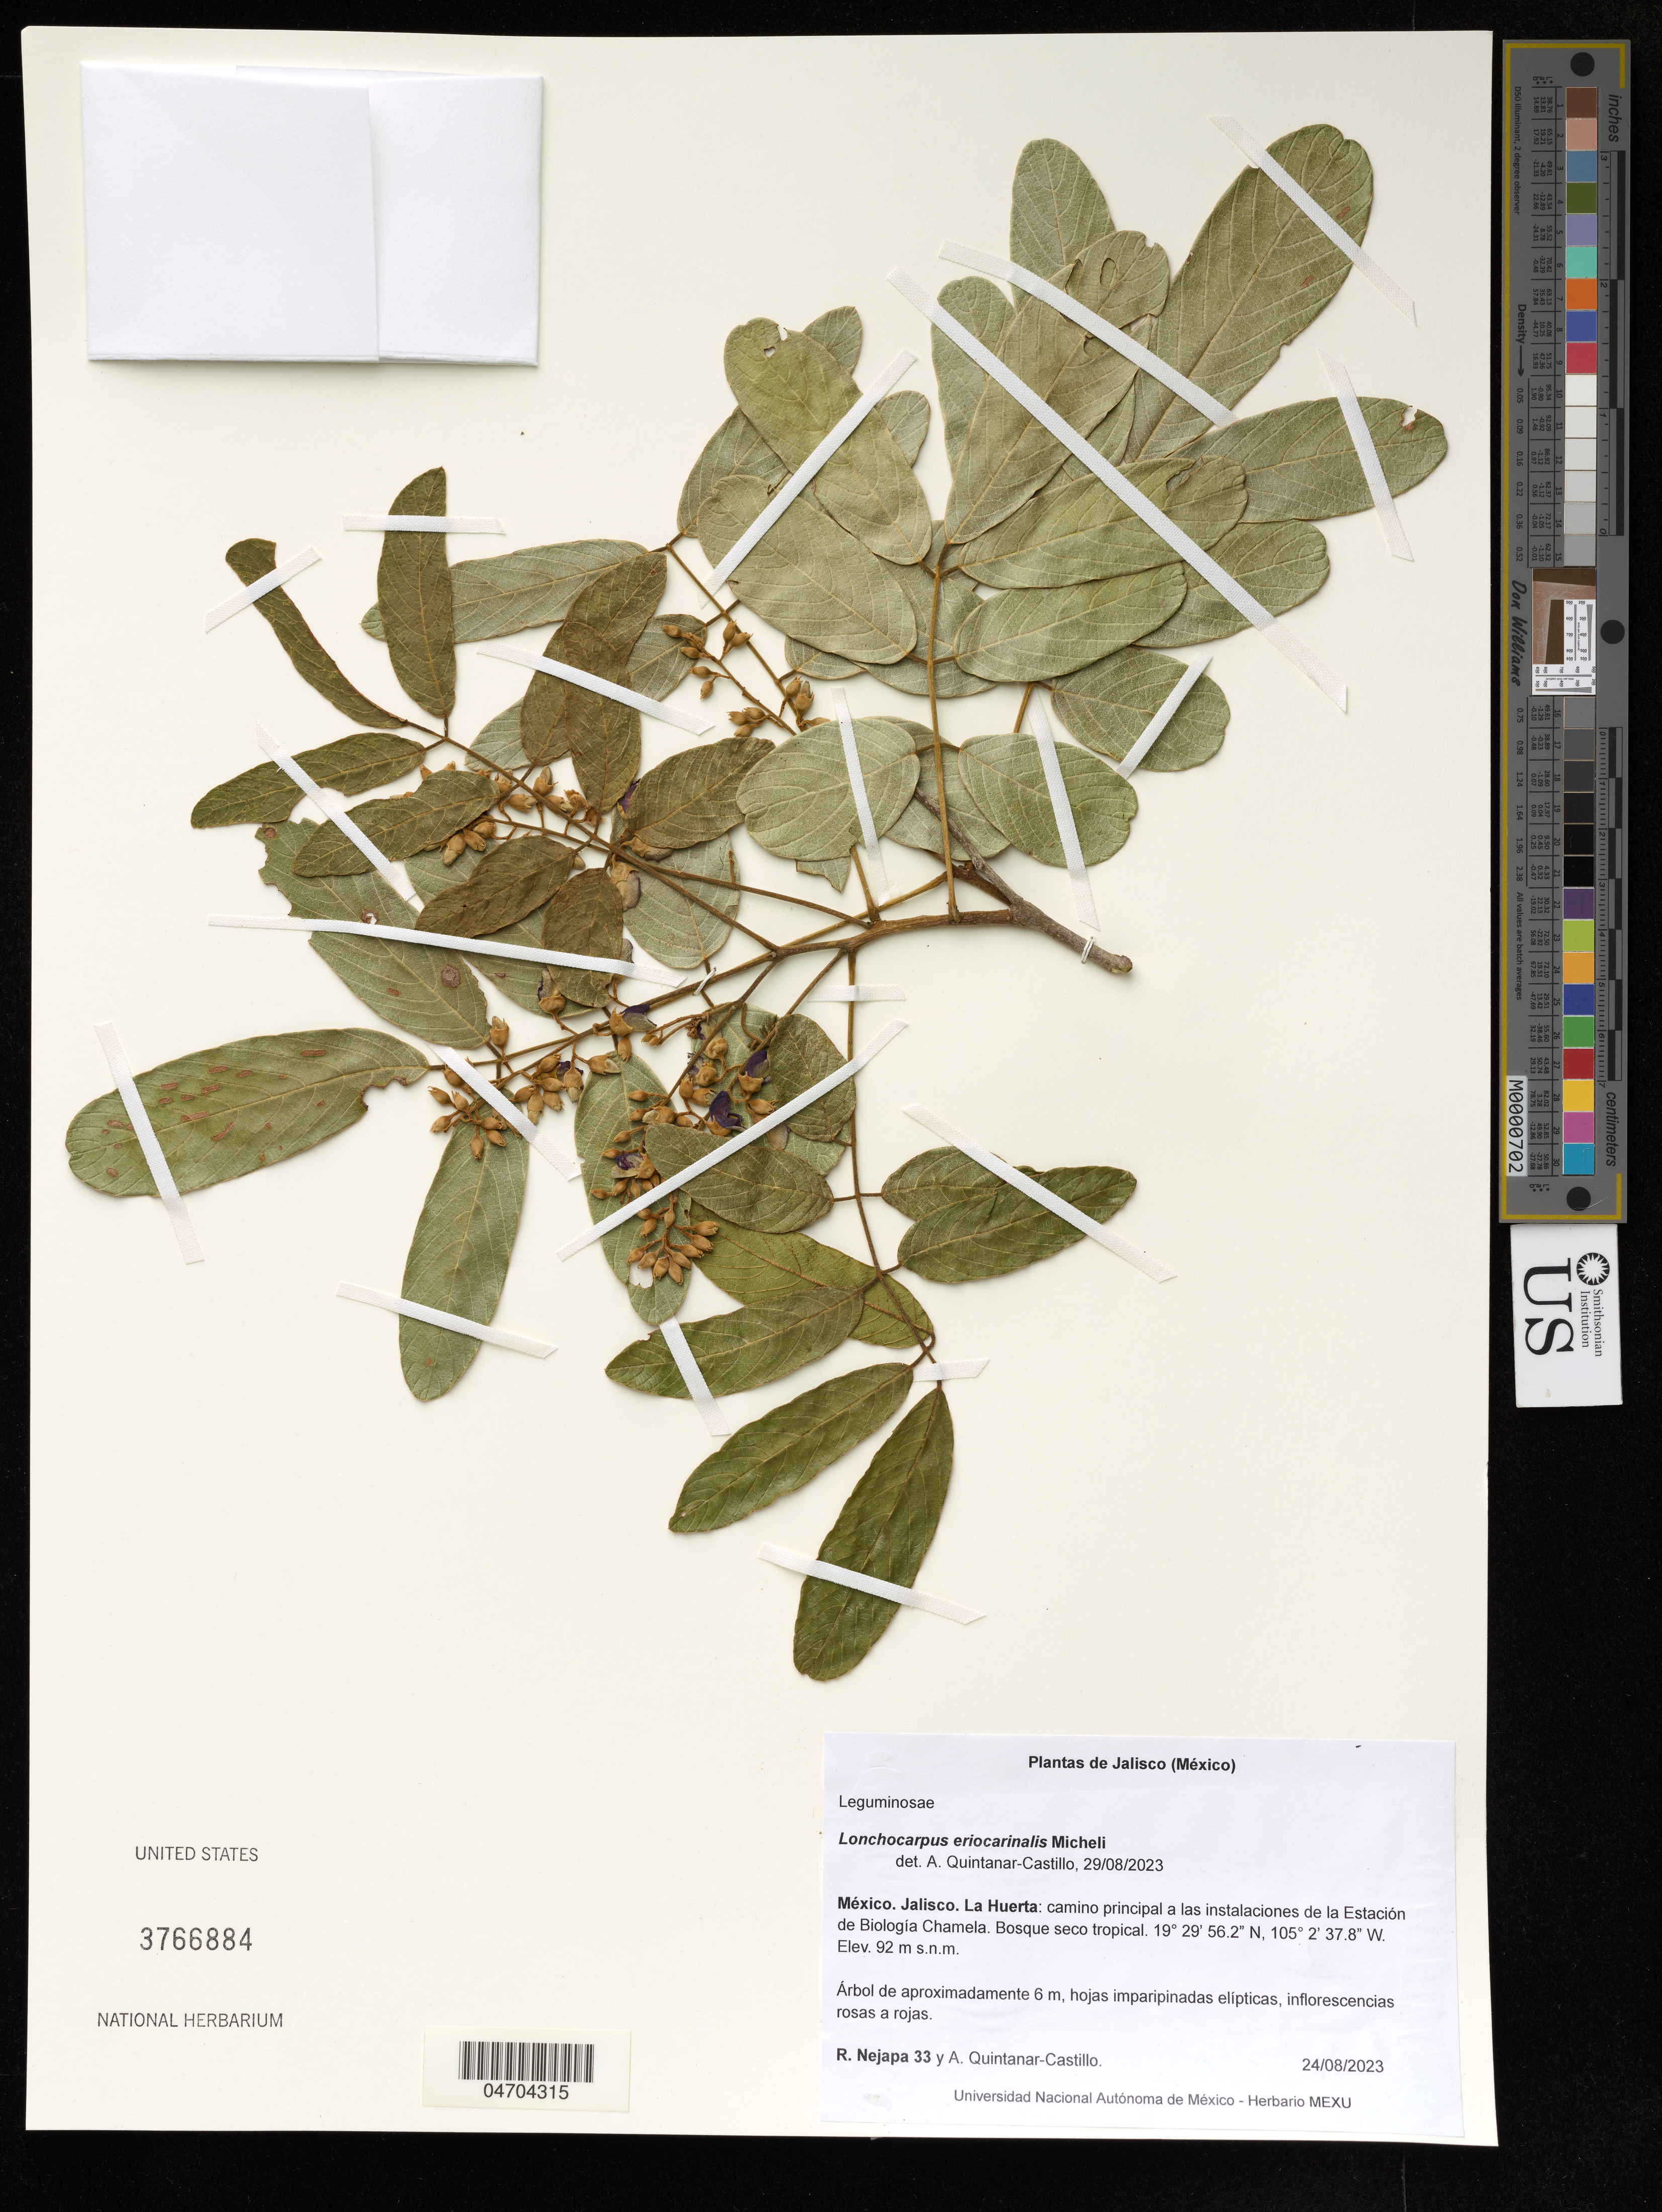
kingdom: Plantae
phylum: Tracheophyta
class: Magnoliopsida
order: Fabales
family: Fabaceae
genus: Lonchocarpus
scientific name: Lonchocarpus eriocarinalis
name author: Micheli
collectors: R. Nejapa & A. Quintanar Castillo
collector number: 33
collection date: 2023-08-24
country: Mexico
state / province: Jalisco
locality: La Huerta: camino principal a las instalaciones de la Estación de Biologica Chamela.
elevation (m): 92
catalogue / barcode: US 3766884